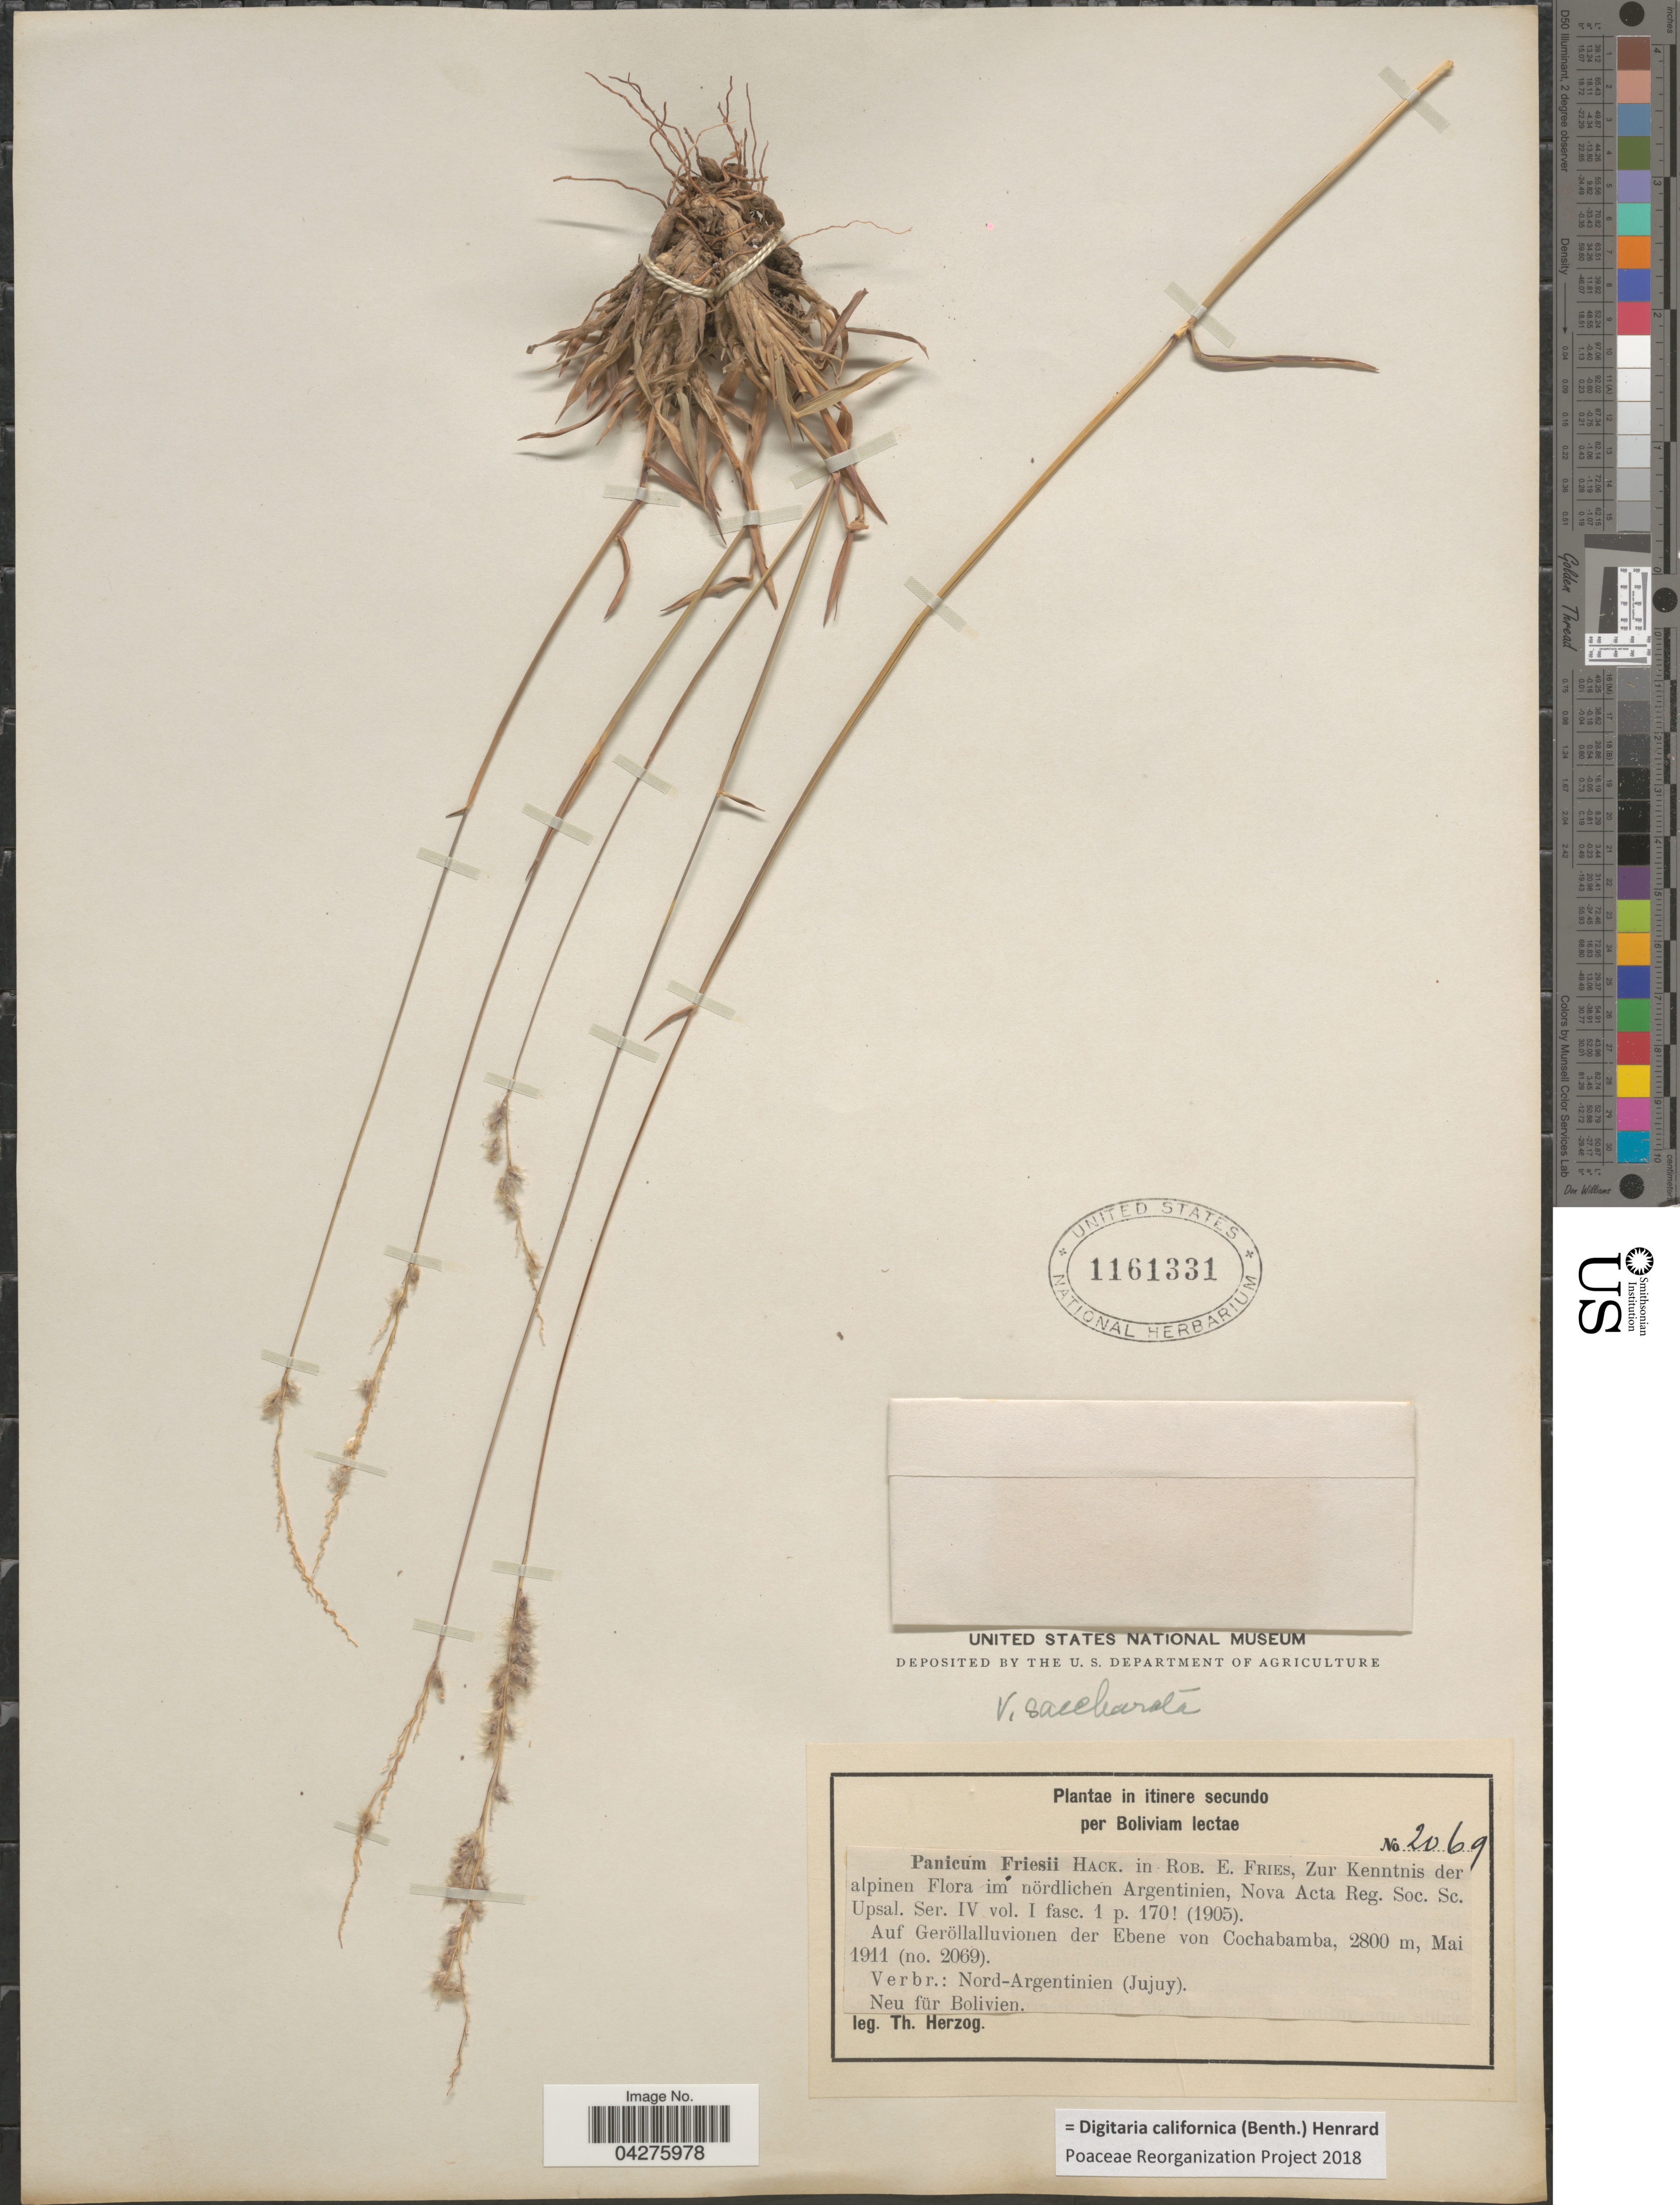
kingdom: Plantae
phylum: Tracheophyta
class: Liliopsida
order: Poales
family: Poaceae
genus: Digitaria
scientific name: Digitaria californica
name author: (Benth.) Henr.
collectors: T. Herzog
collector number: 2069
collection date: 1911-05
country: Bolivia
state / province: Cochabamba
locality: In itinere secundo per Boliviam lectae. Auf Geröllalluvionen der Ebene von Cochabamba.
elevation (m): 2800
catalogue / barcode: US 1161331